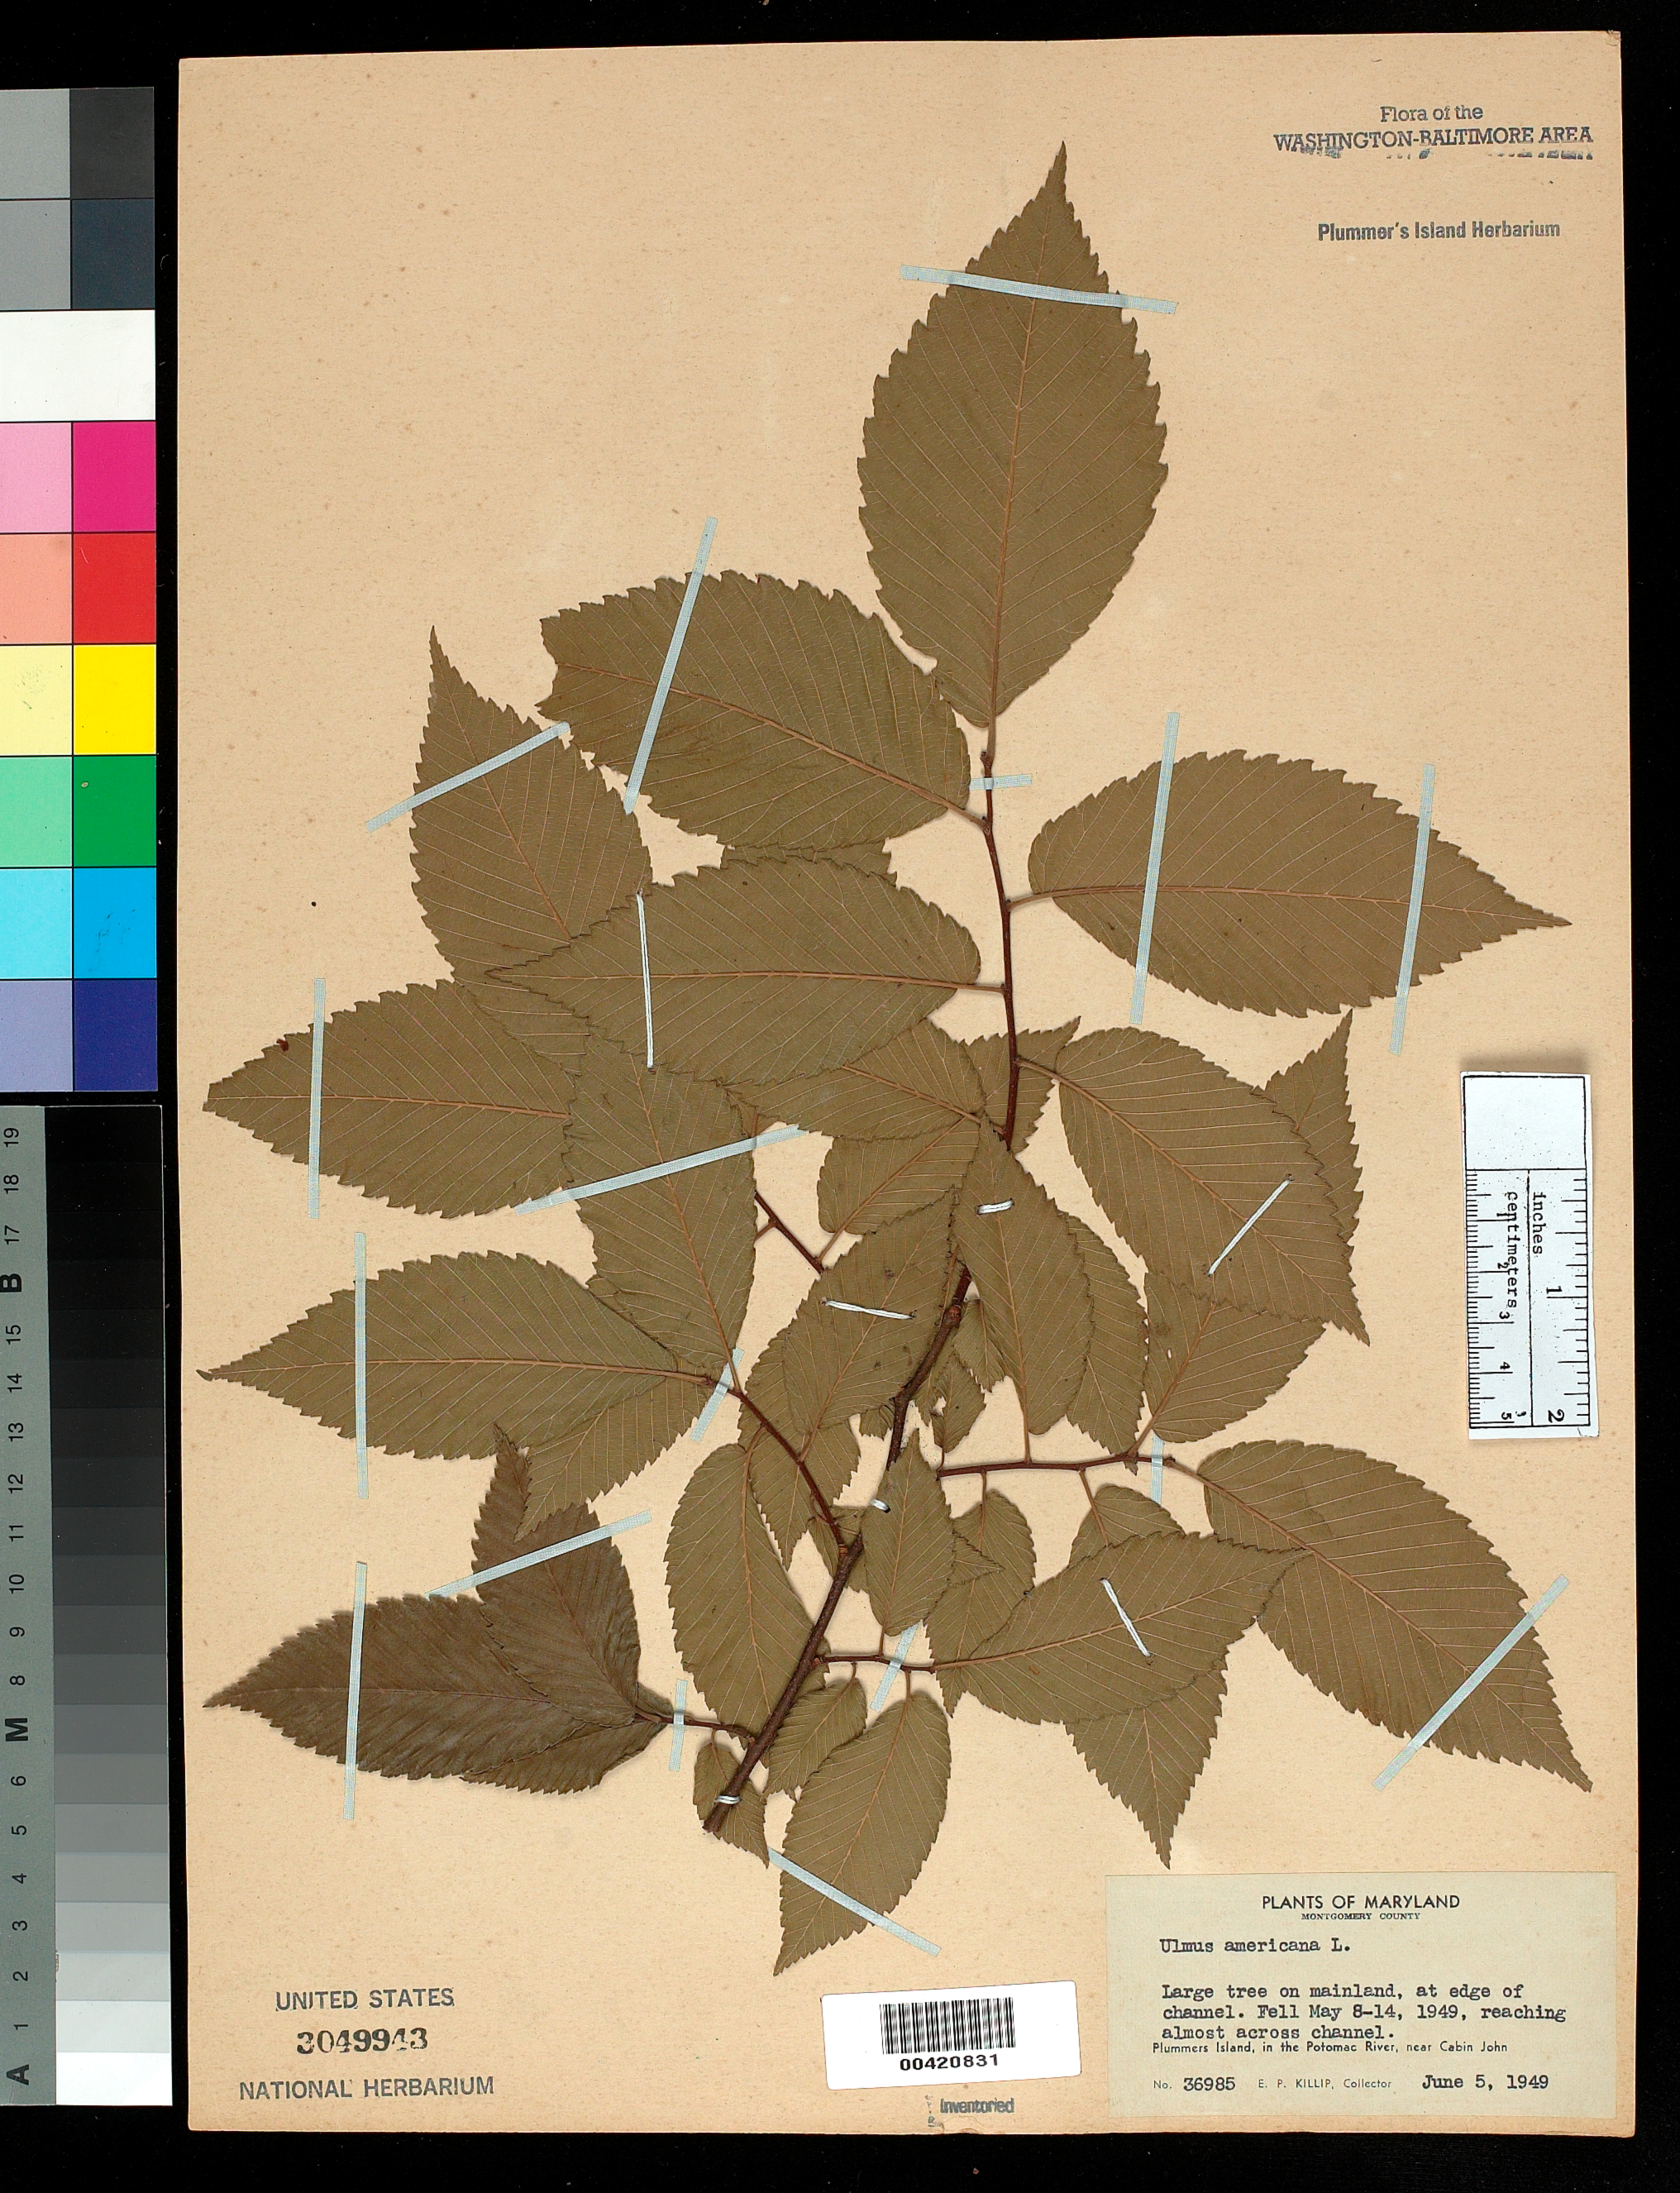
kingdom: Plantae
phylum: Tracheophyta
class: Magnoliopsida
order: Rosales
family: Ulmaceae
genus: Ulmus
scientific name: Ulmus americana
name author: L.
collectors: E. P. Killip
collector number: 36985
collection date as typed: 05 Jun 1949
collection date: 1949-06-05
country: United States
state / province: Maryland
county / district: Montgomery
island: Plummers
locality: Plummer's Island; at edge of Channel C. & O. Canal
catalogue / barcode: US 3049943